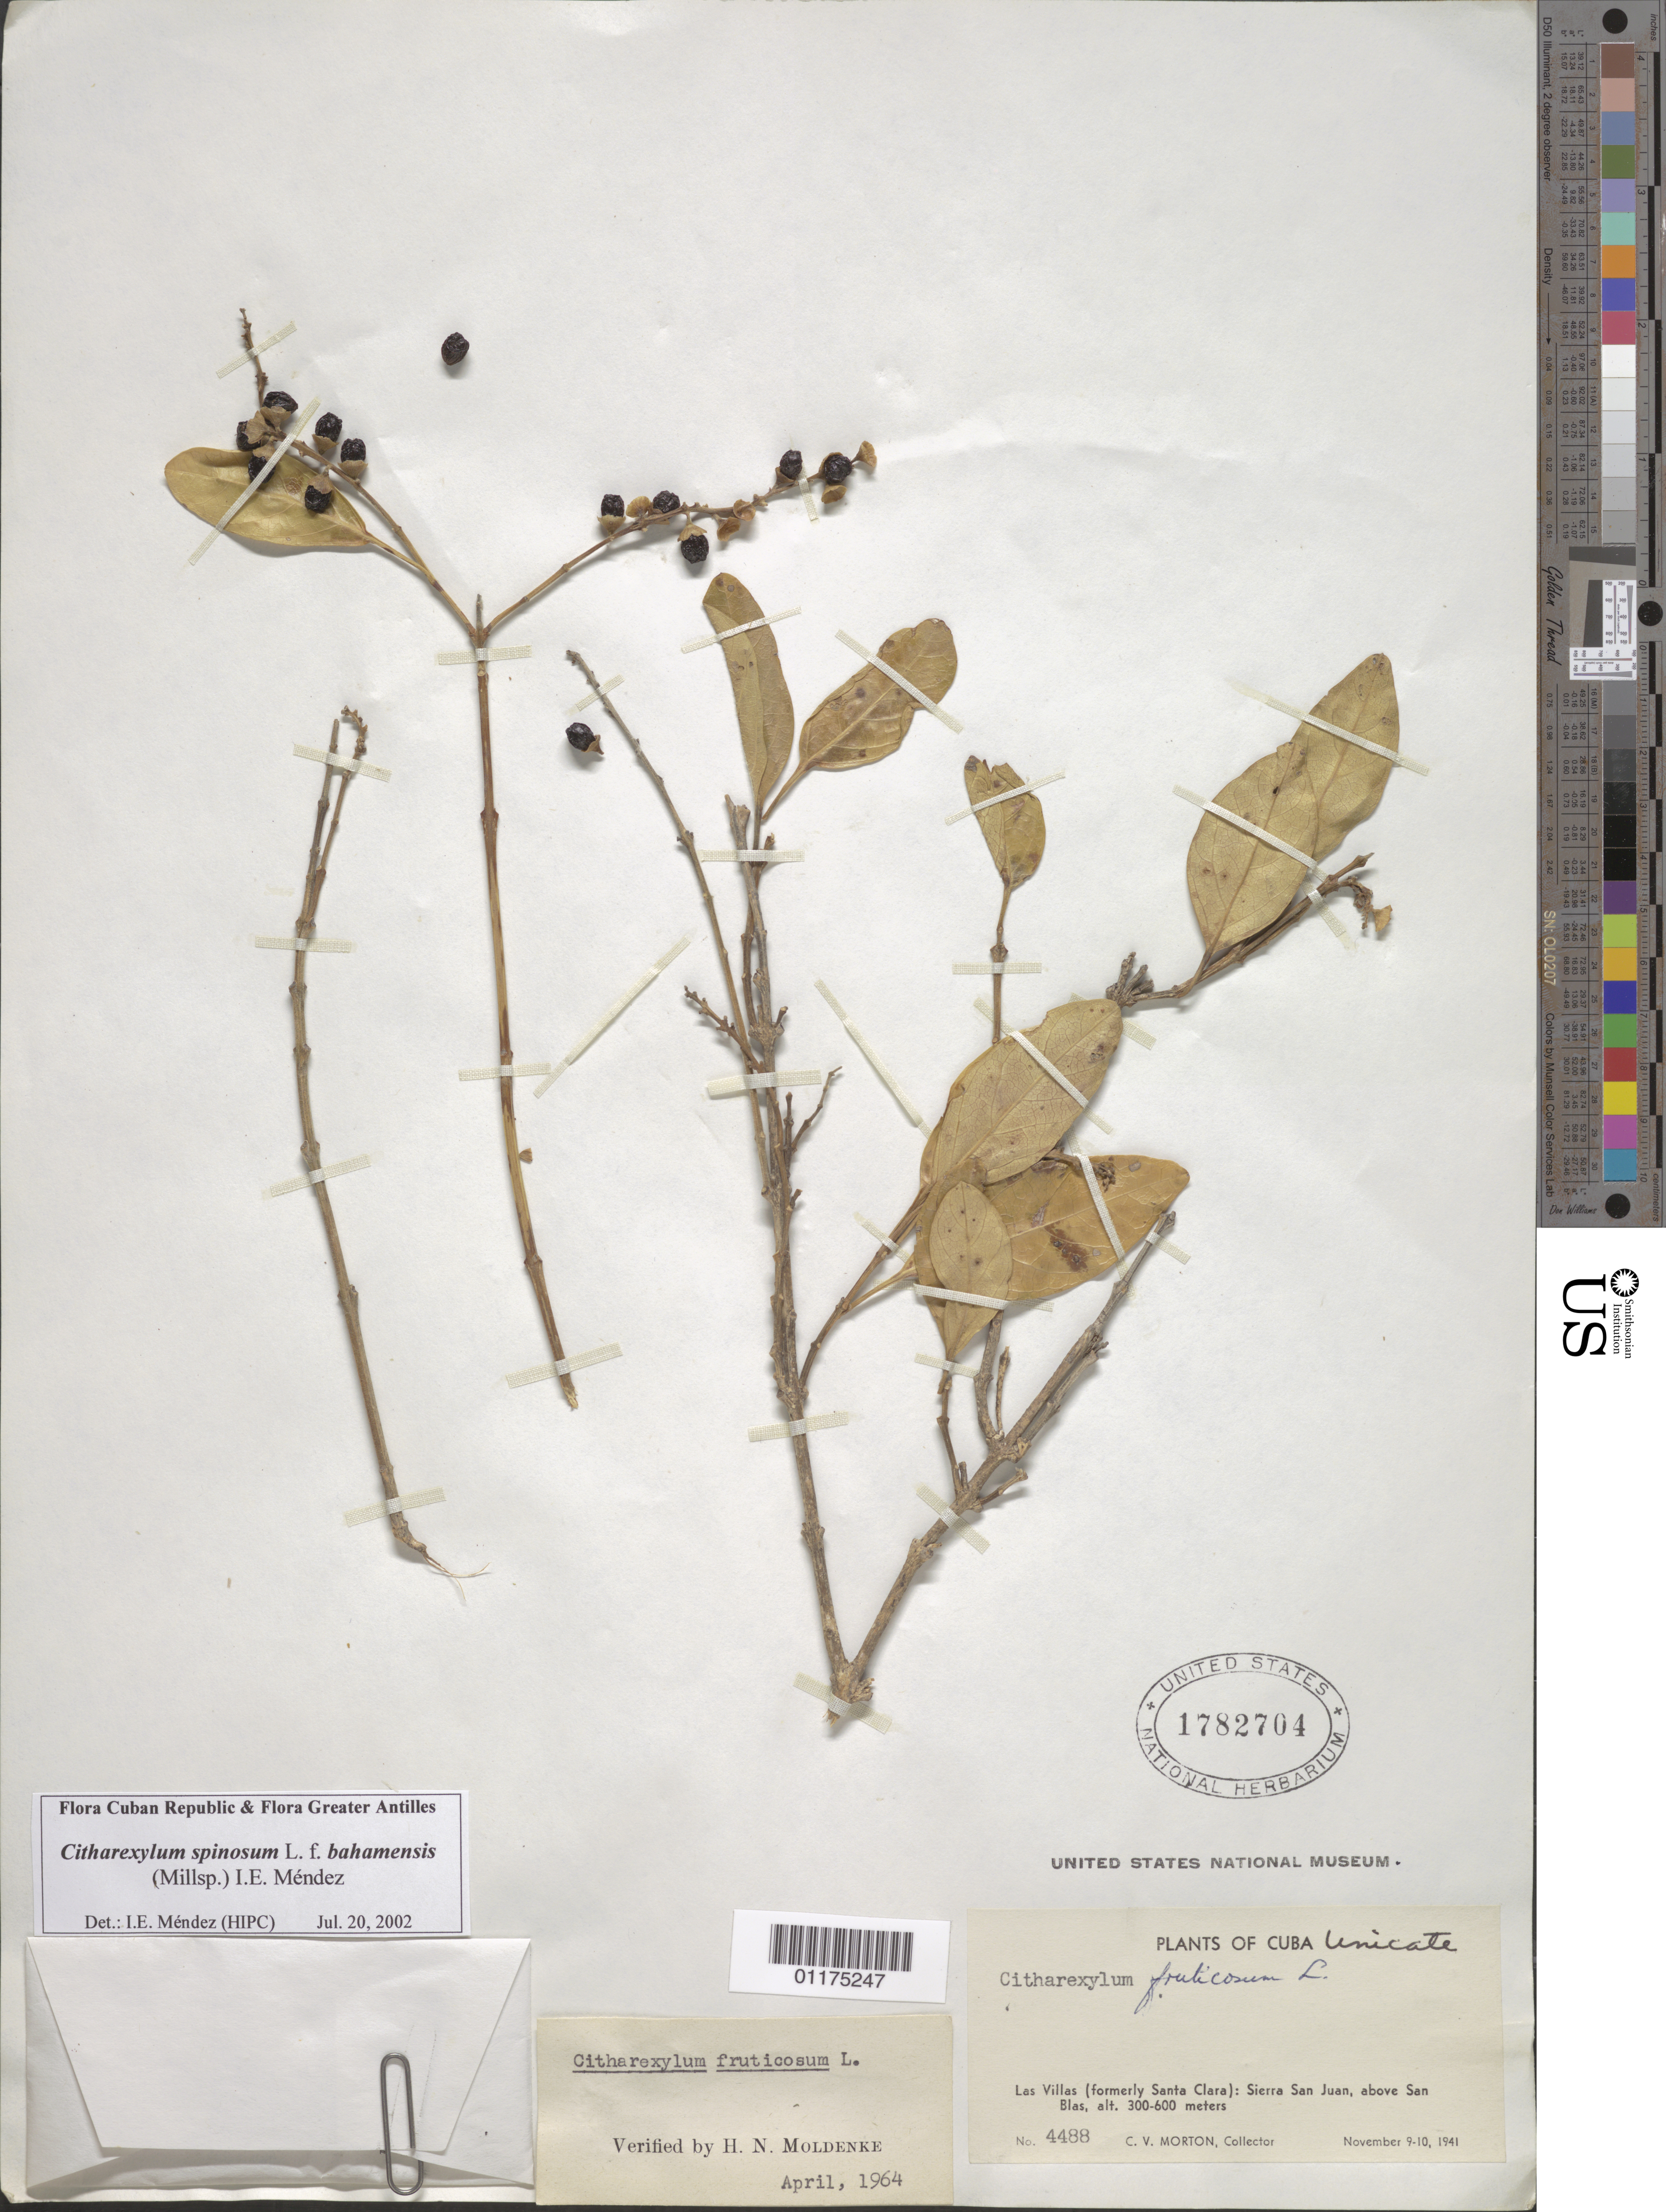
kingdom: Plantae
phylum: Tracheophyta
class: Magnoliopsida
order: Lamiales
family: Verbenaceae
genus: Citharexylum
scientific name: Citharexylum spinosum f. bahamensis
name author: (Millsp.) I.E. Méndez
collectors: C. V. Morton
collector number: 4488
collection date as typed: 09 Nov 1941 to 10 Nov 1941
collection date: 1941-11-09/1941-11-10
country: Cuba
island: Cuba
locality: Las Villas: Sierra San Juan, above San Blas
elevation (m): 300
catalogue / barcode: US 1782704